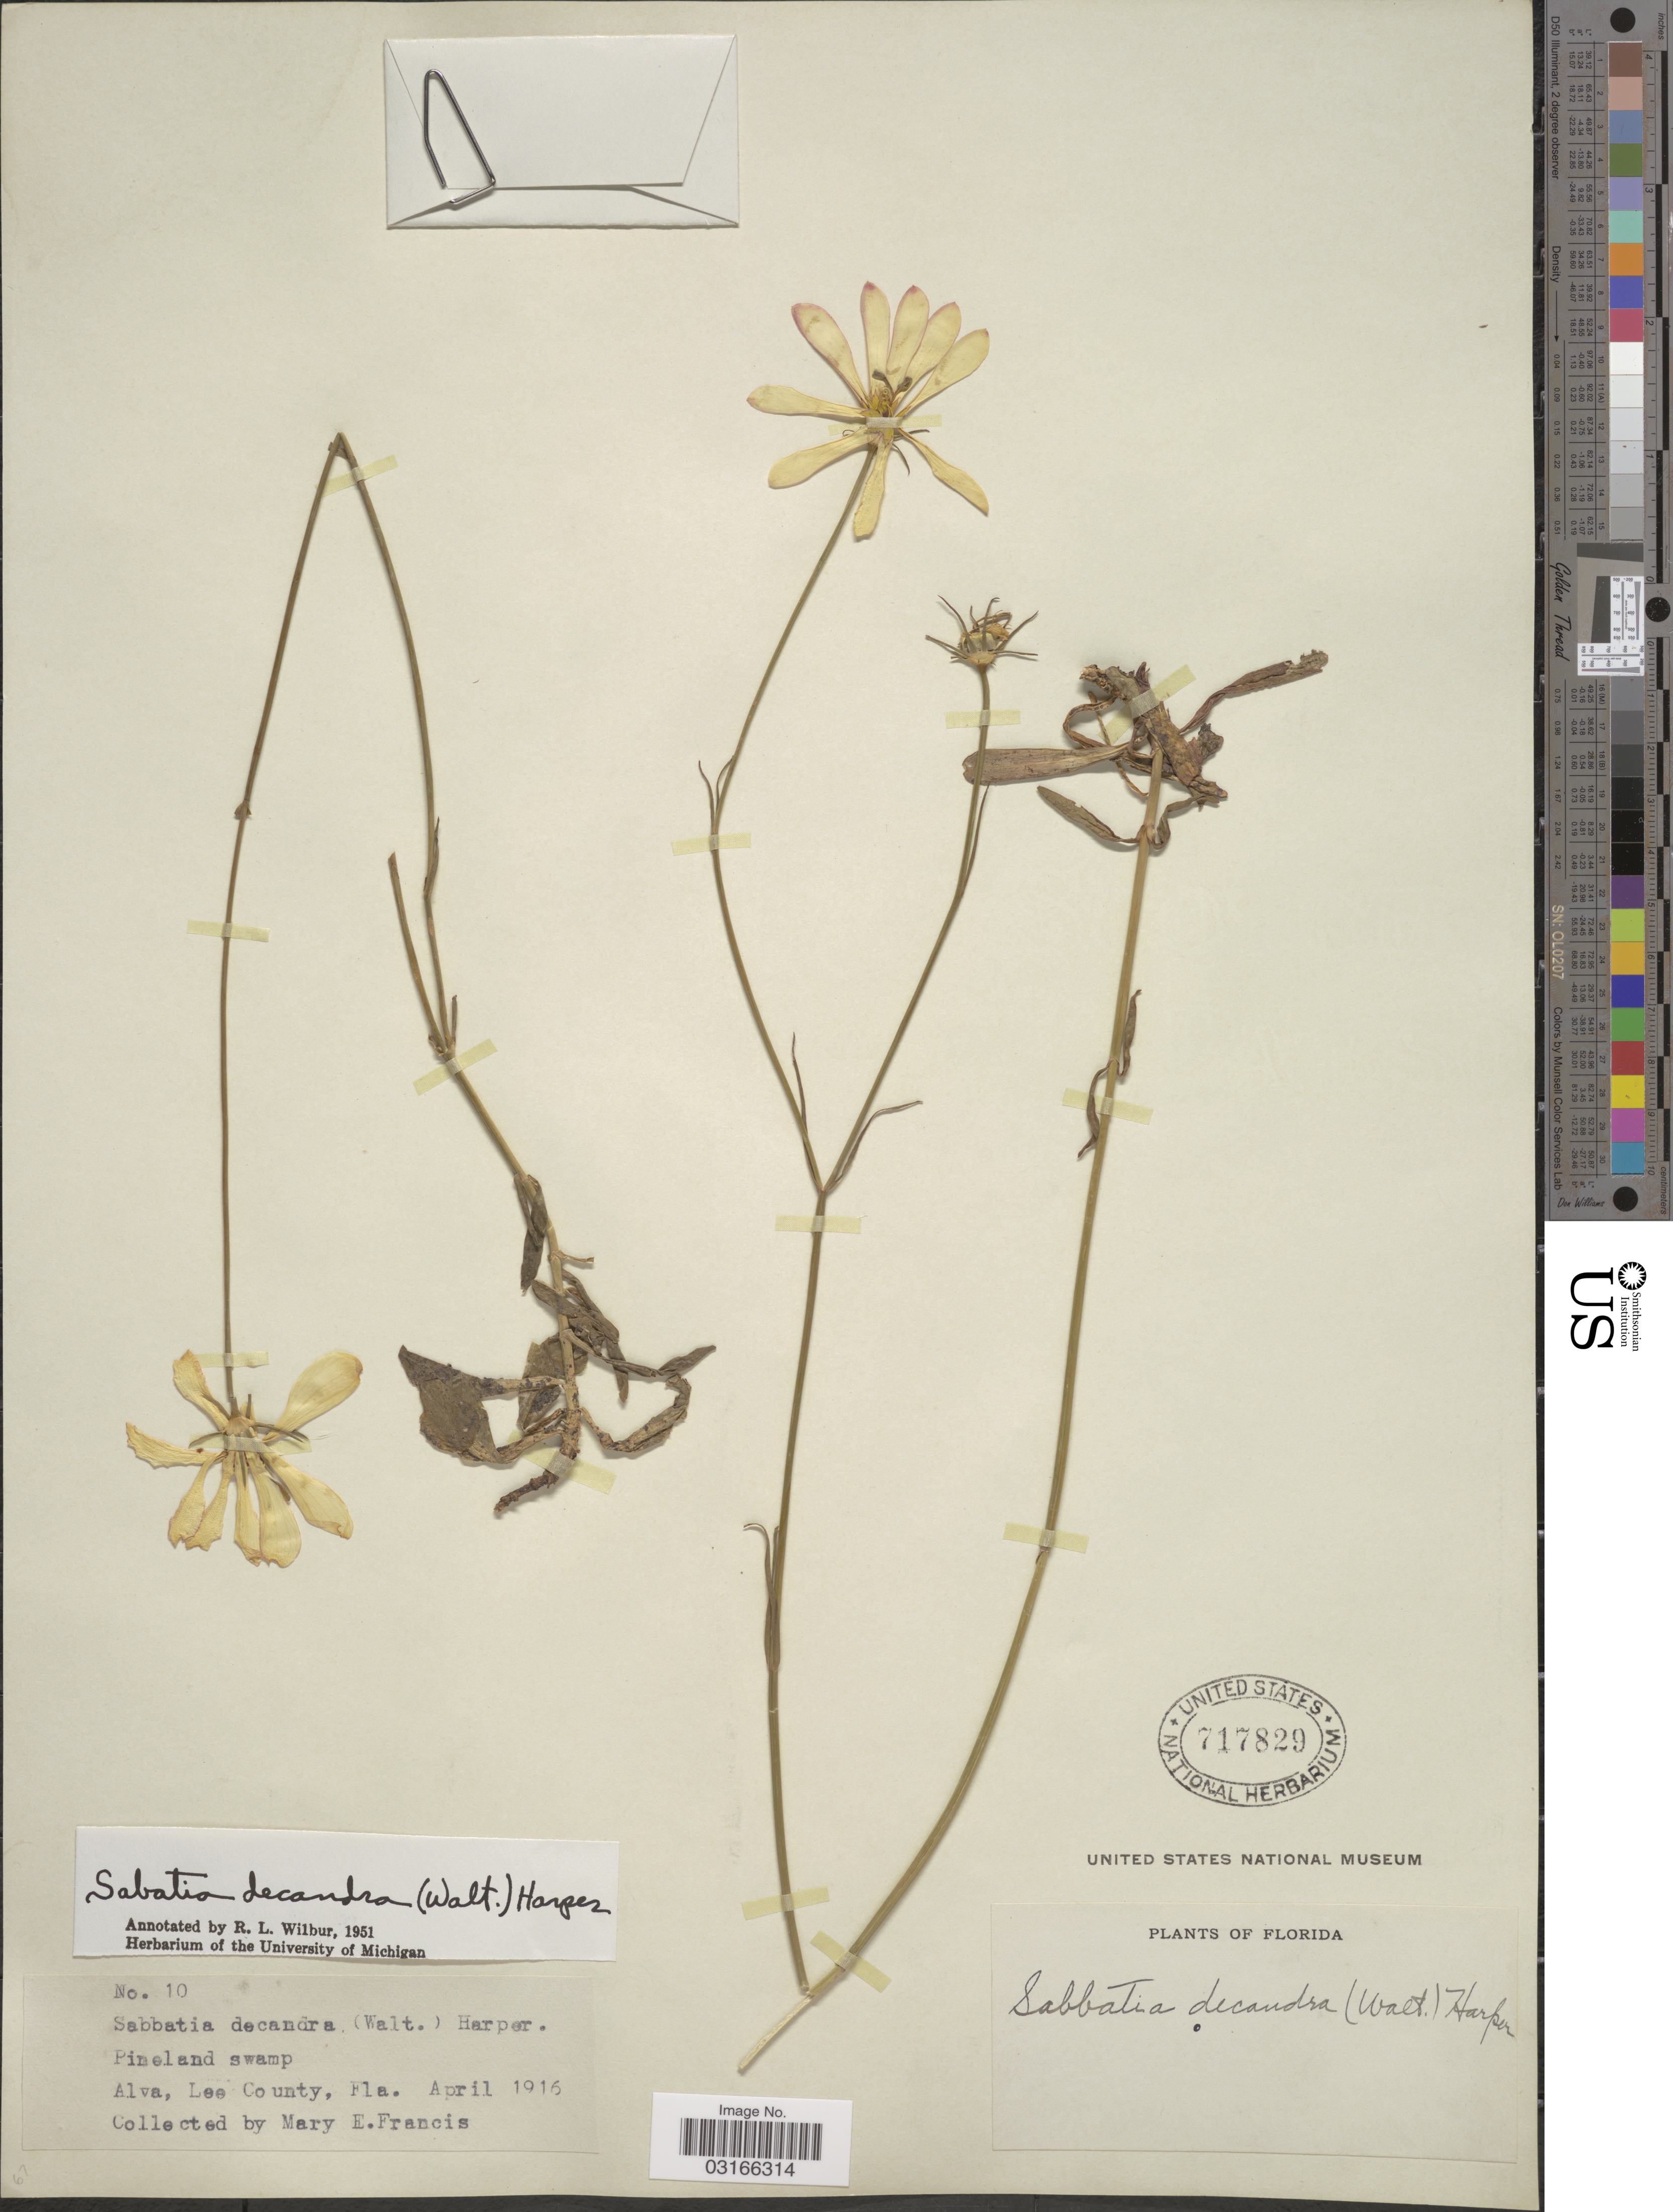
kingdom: Plantae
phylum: Tracheophyta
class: Magnoliopsida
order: Gentianales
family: Gentianaceae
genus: Sabatia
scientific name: Sabatia decandra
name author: (Walter)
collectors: M. E. Francis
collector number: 10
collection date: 1916-04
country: United States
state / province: Florida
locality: Pineland swamp. Alva, Lee County, Fla.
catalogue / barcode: US 717829